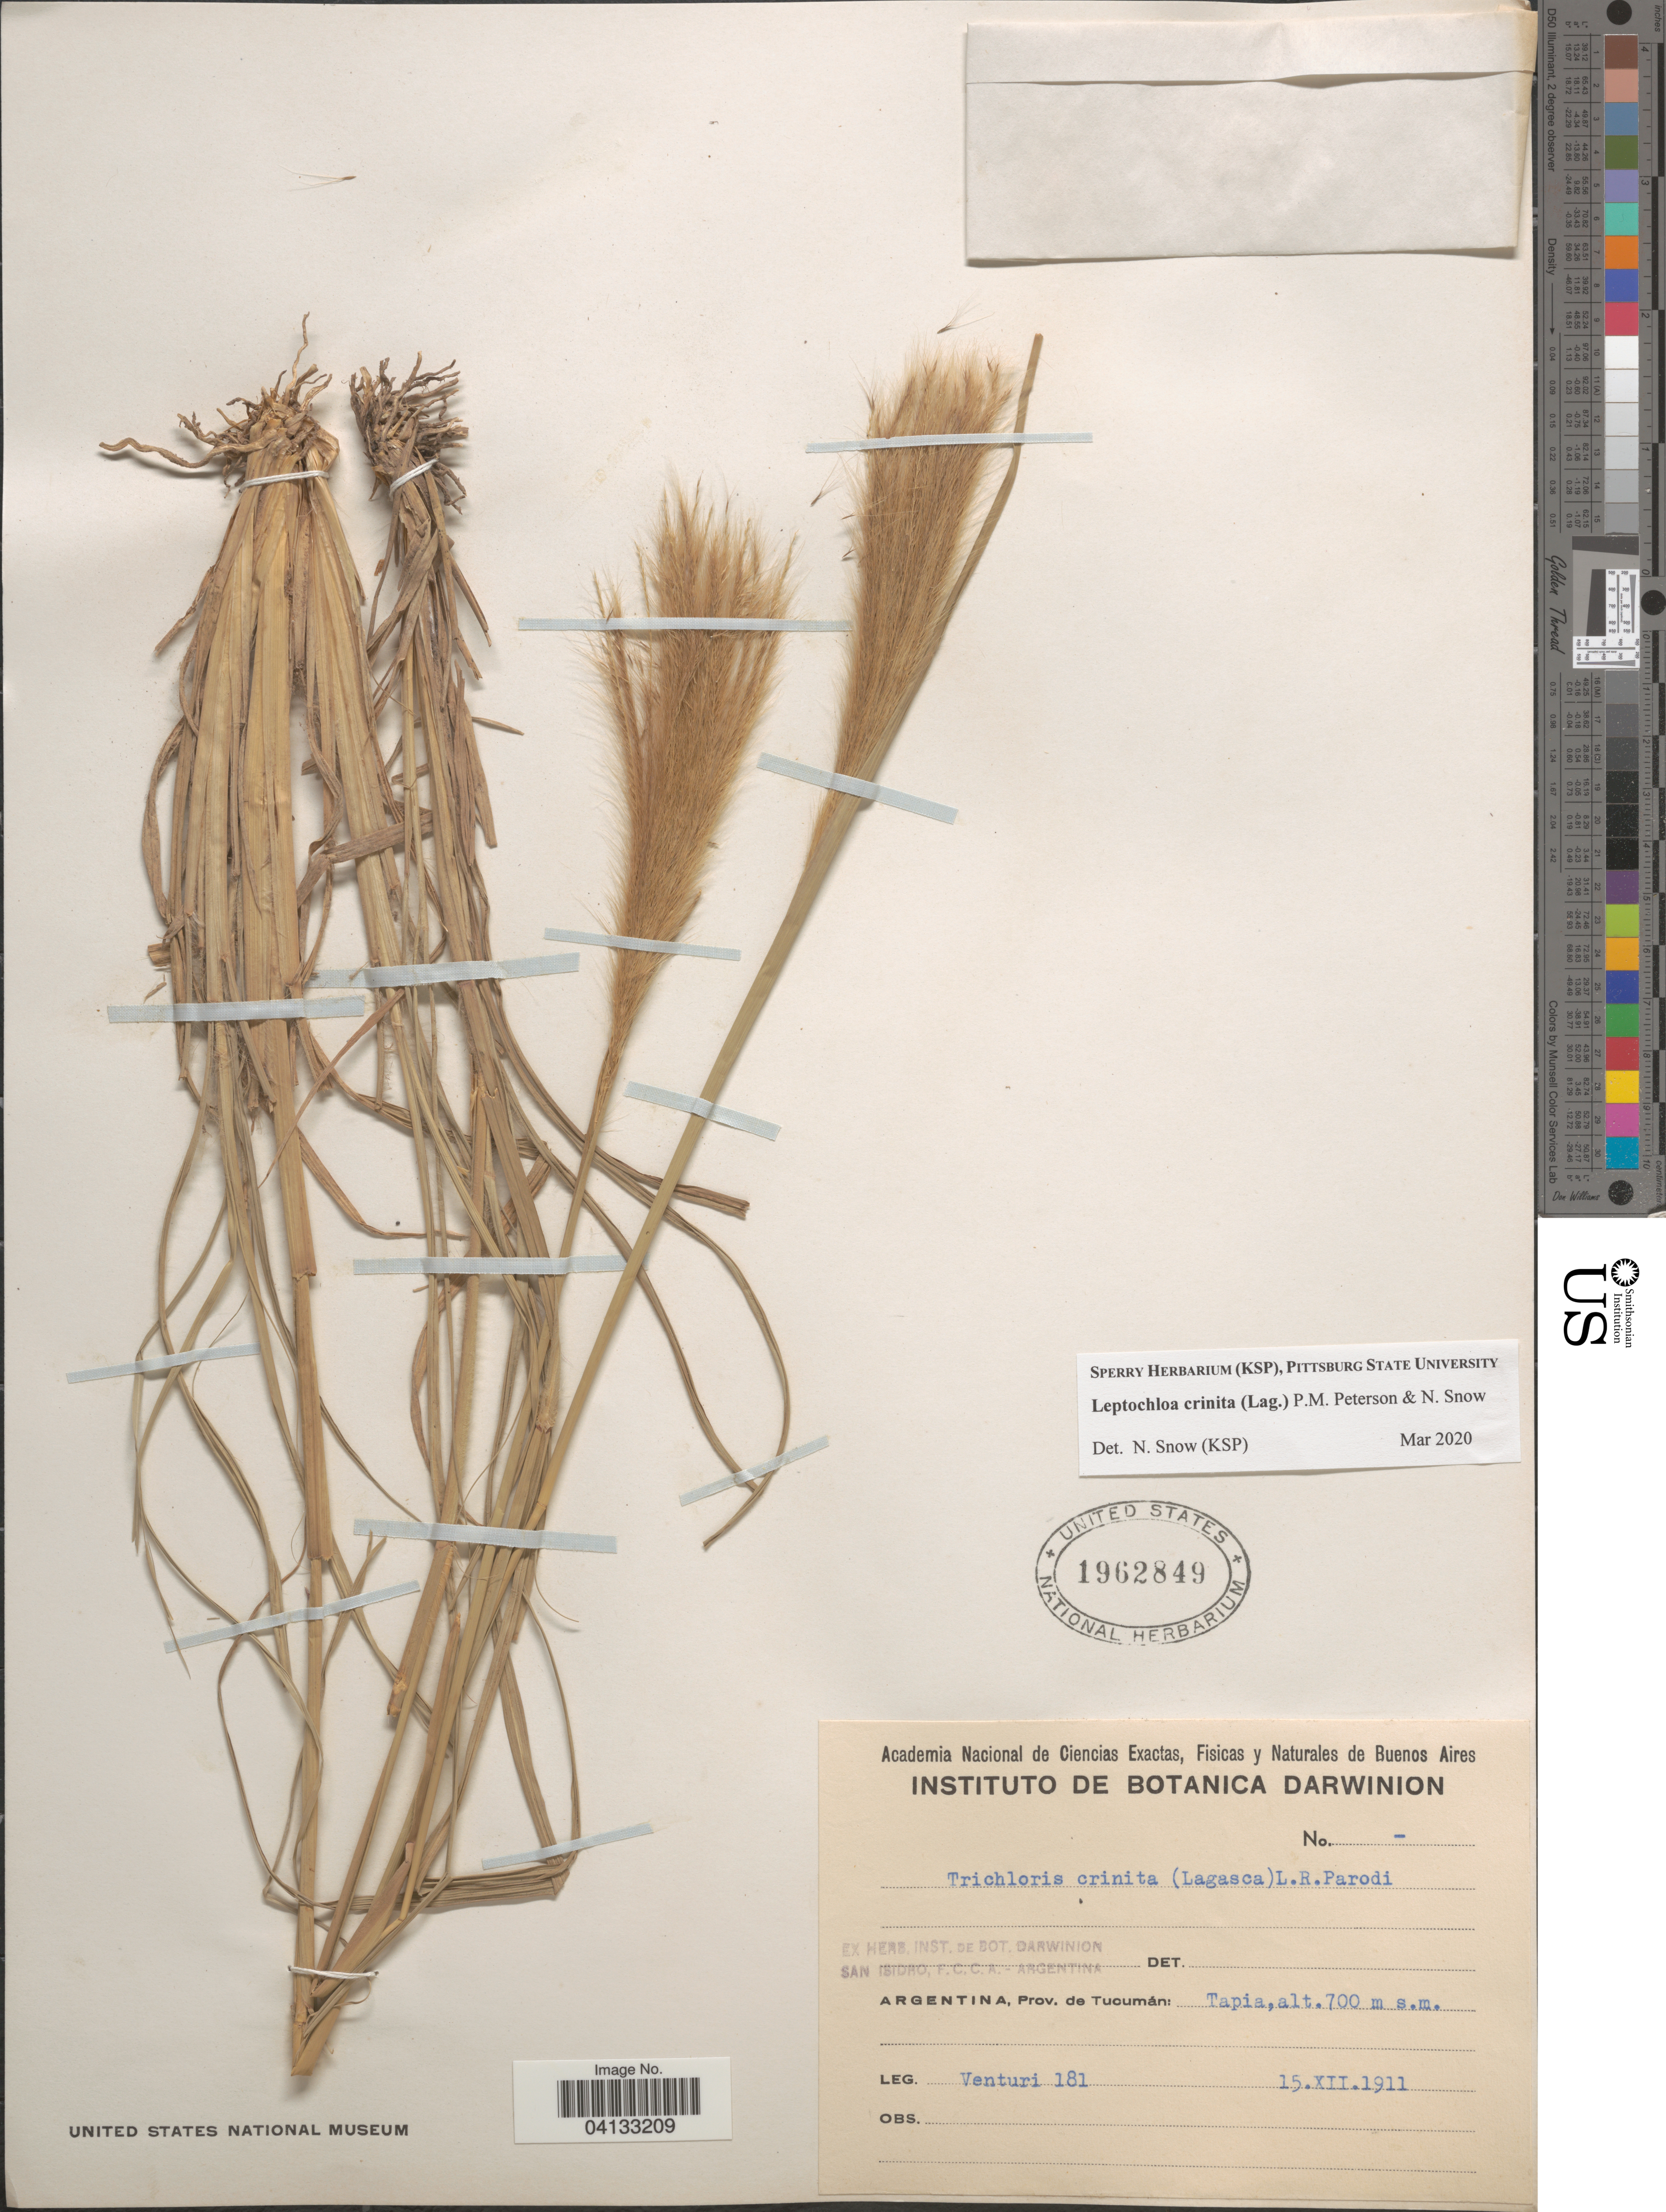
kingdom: Plantae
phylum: Tracheophyta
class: Liliopsida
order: Poales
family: Poaceae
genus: Leptochloa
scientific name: Leptochloa crinita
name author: (Lag.) P.M. Peterson & N. Snow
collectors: Venturi, --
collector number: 181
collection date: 1911-12-15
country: Argentina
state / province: Tucuman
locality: Tapia.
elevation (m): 700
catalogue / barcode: US 1962849